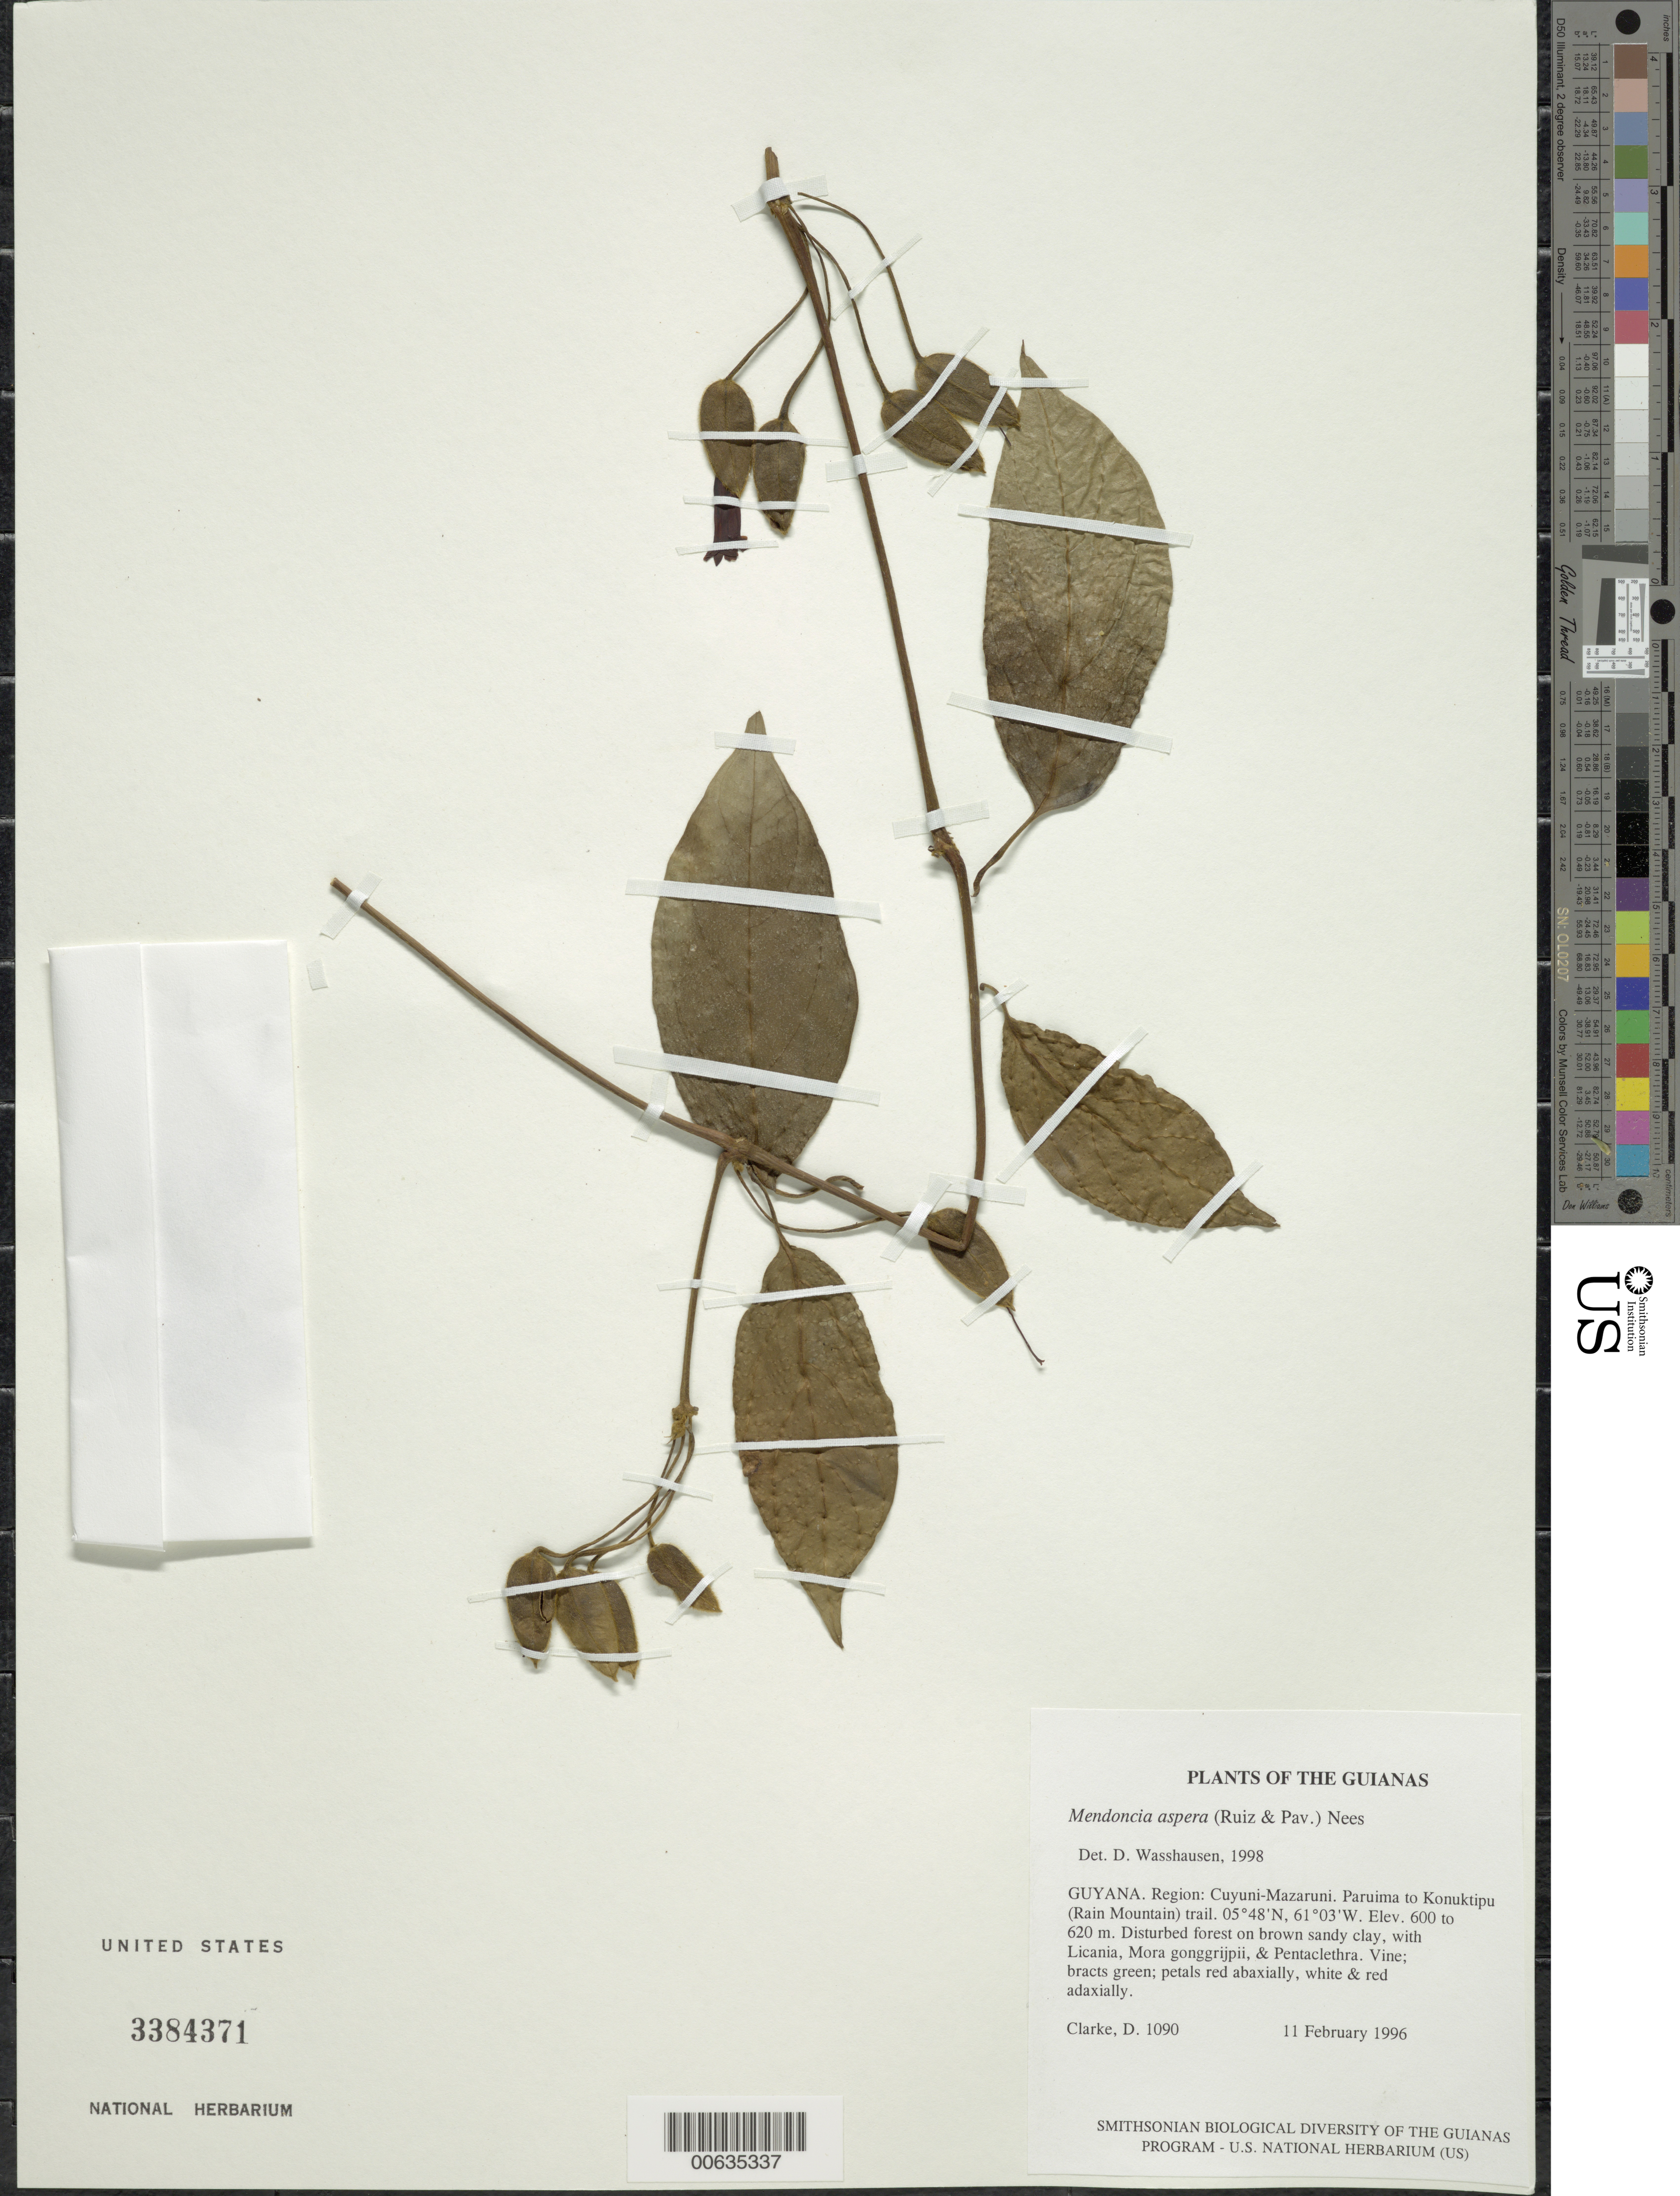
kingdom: Plantae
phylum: Tracheophyta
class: Magnoliopsida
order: Lamiales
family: Acanthaceae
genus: Mendoncia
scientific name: Mendoncia aspera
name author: (Ruiz & Pav.) Nees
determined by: Wasshausen, Dieter C., (BOT), Smithsonian Institution - National Museum of Natural History (UNITED STATES)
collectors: H. D. Clarke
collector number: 1090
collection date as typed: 11 February 1996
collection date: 1996-02-11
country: Guyana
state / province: Cuyuni-Mazaruni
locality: Paruima to Konuktipu (Rain Mountain) trail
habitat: Disturbed forest on brown sandy clay, with Licania, Mora gonggrijpii, & Pentaclethra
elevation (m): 600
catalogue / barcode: US 3384371